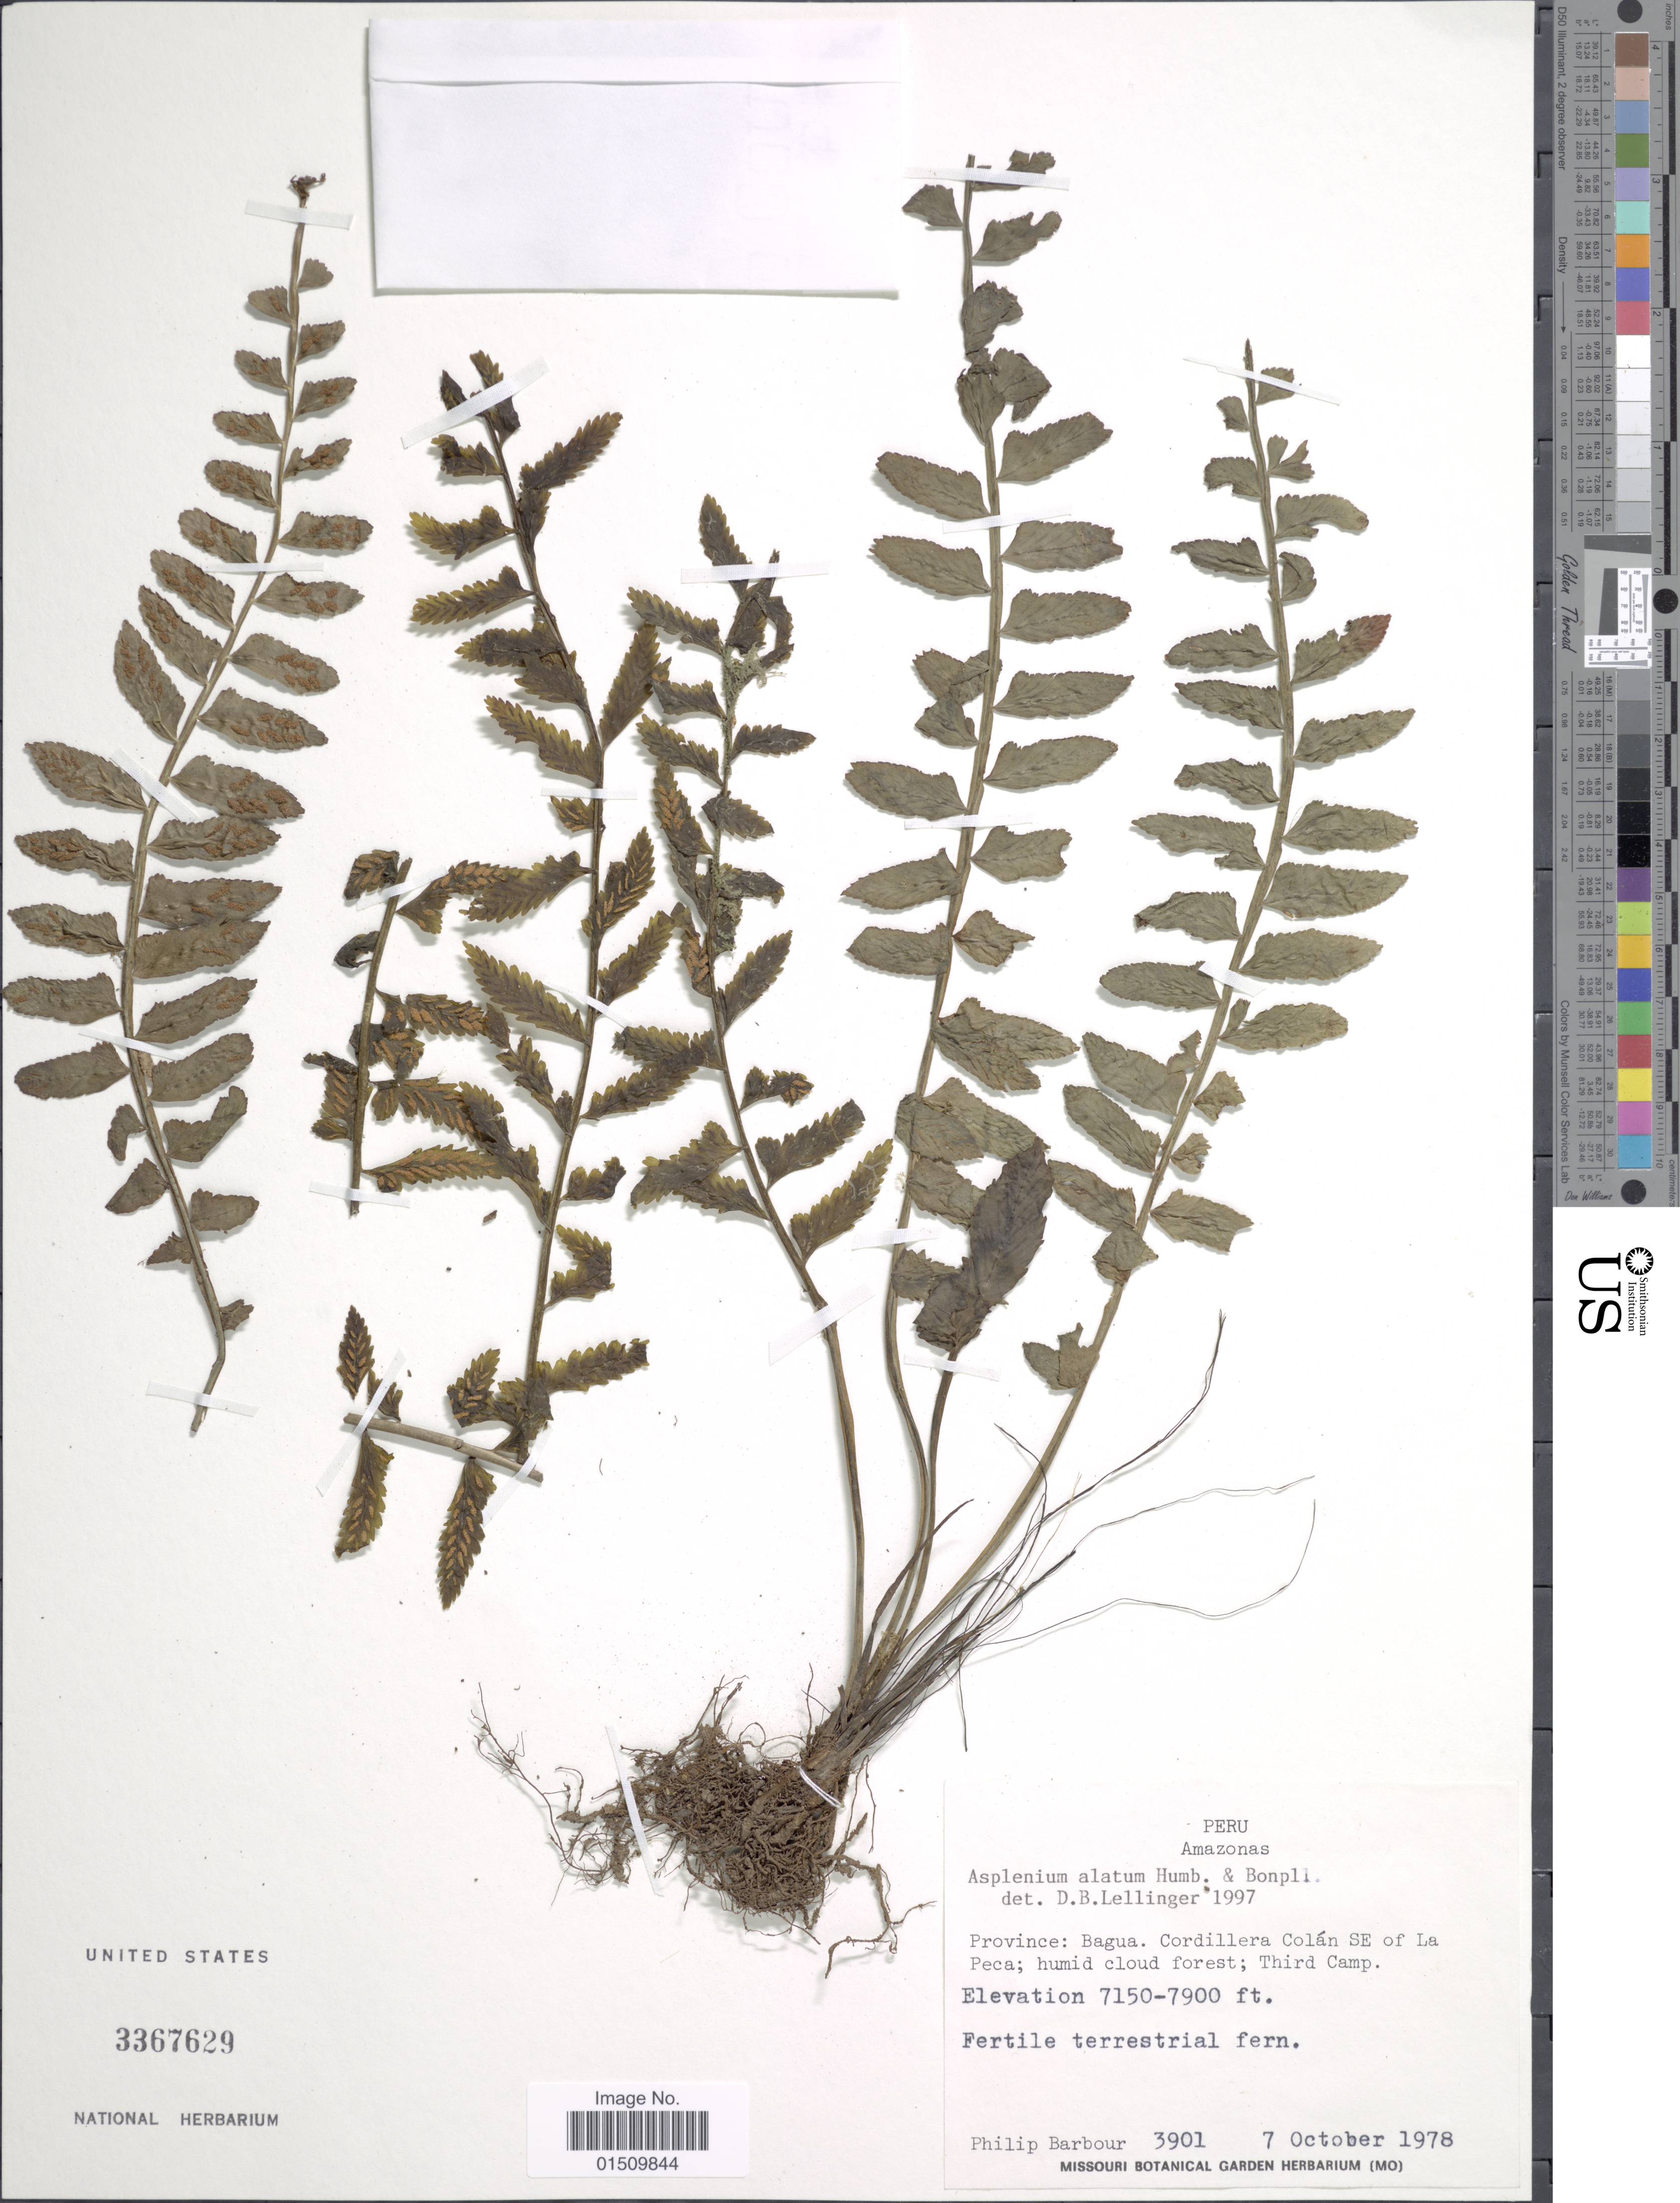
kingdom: Plantae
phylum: Tracheophyta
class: Polypodiopsida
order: Polypodiales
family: Aspleniaceae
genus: Asplenium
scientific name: Asplenium alatum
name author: Humb. & Bonpl. ex Willd.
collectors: P. Barbour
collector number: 3901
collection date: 1978-10-07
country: Peru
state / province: Amazonas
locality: Peru, Province: Bagua. Cordillera Colan SE of La Peca; humid cloud forest; Third Camp.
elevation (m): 2179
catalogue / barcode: US 3367629